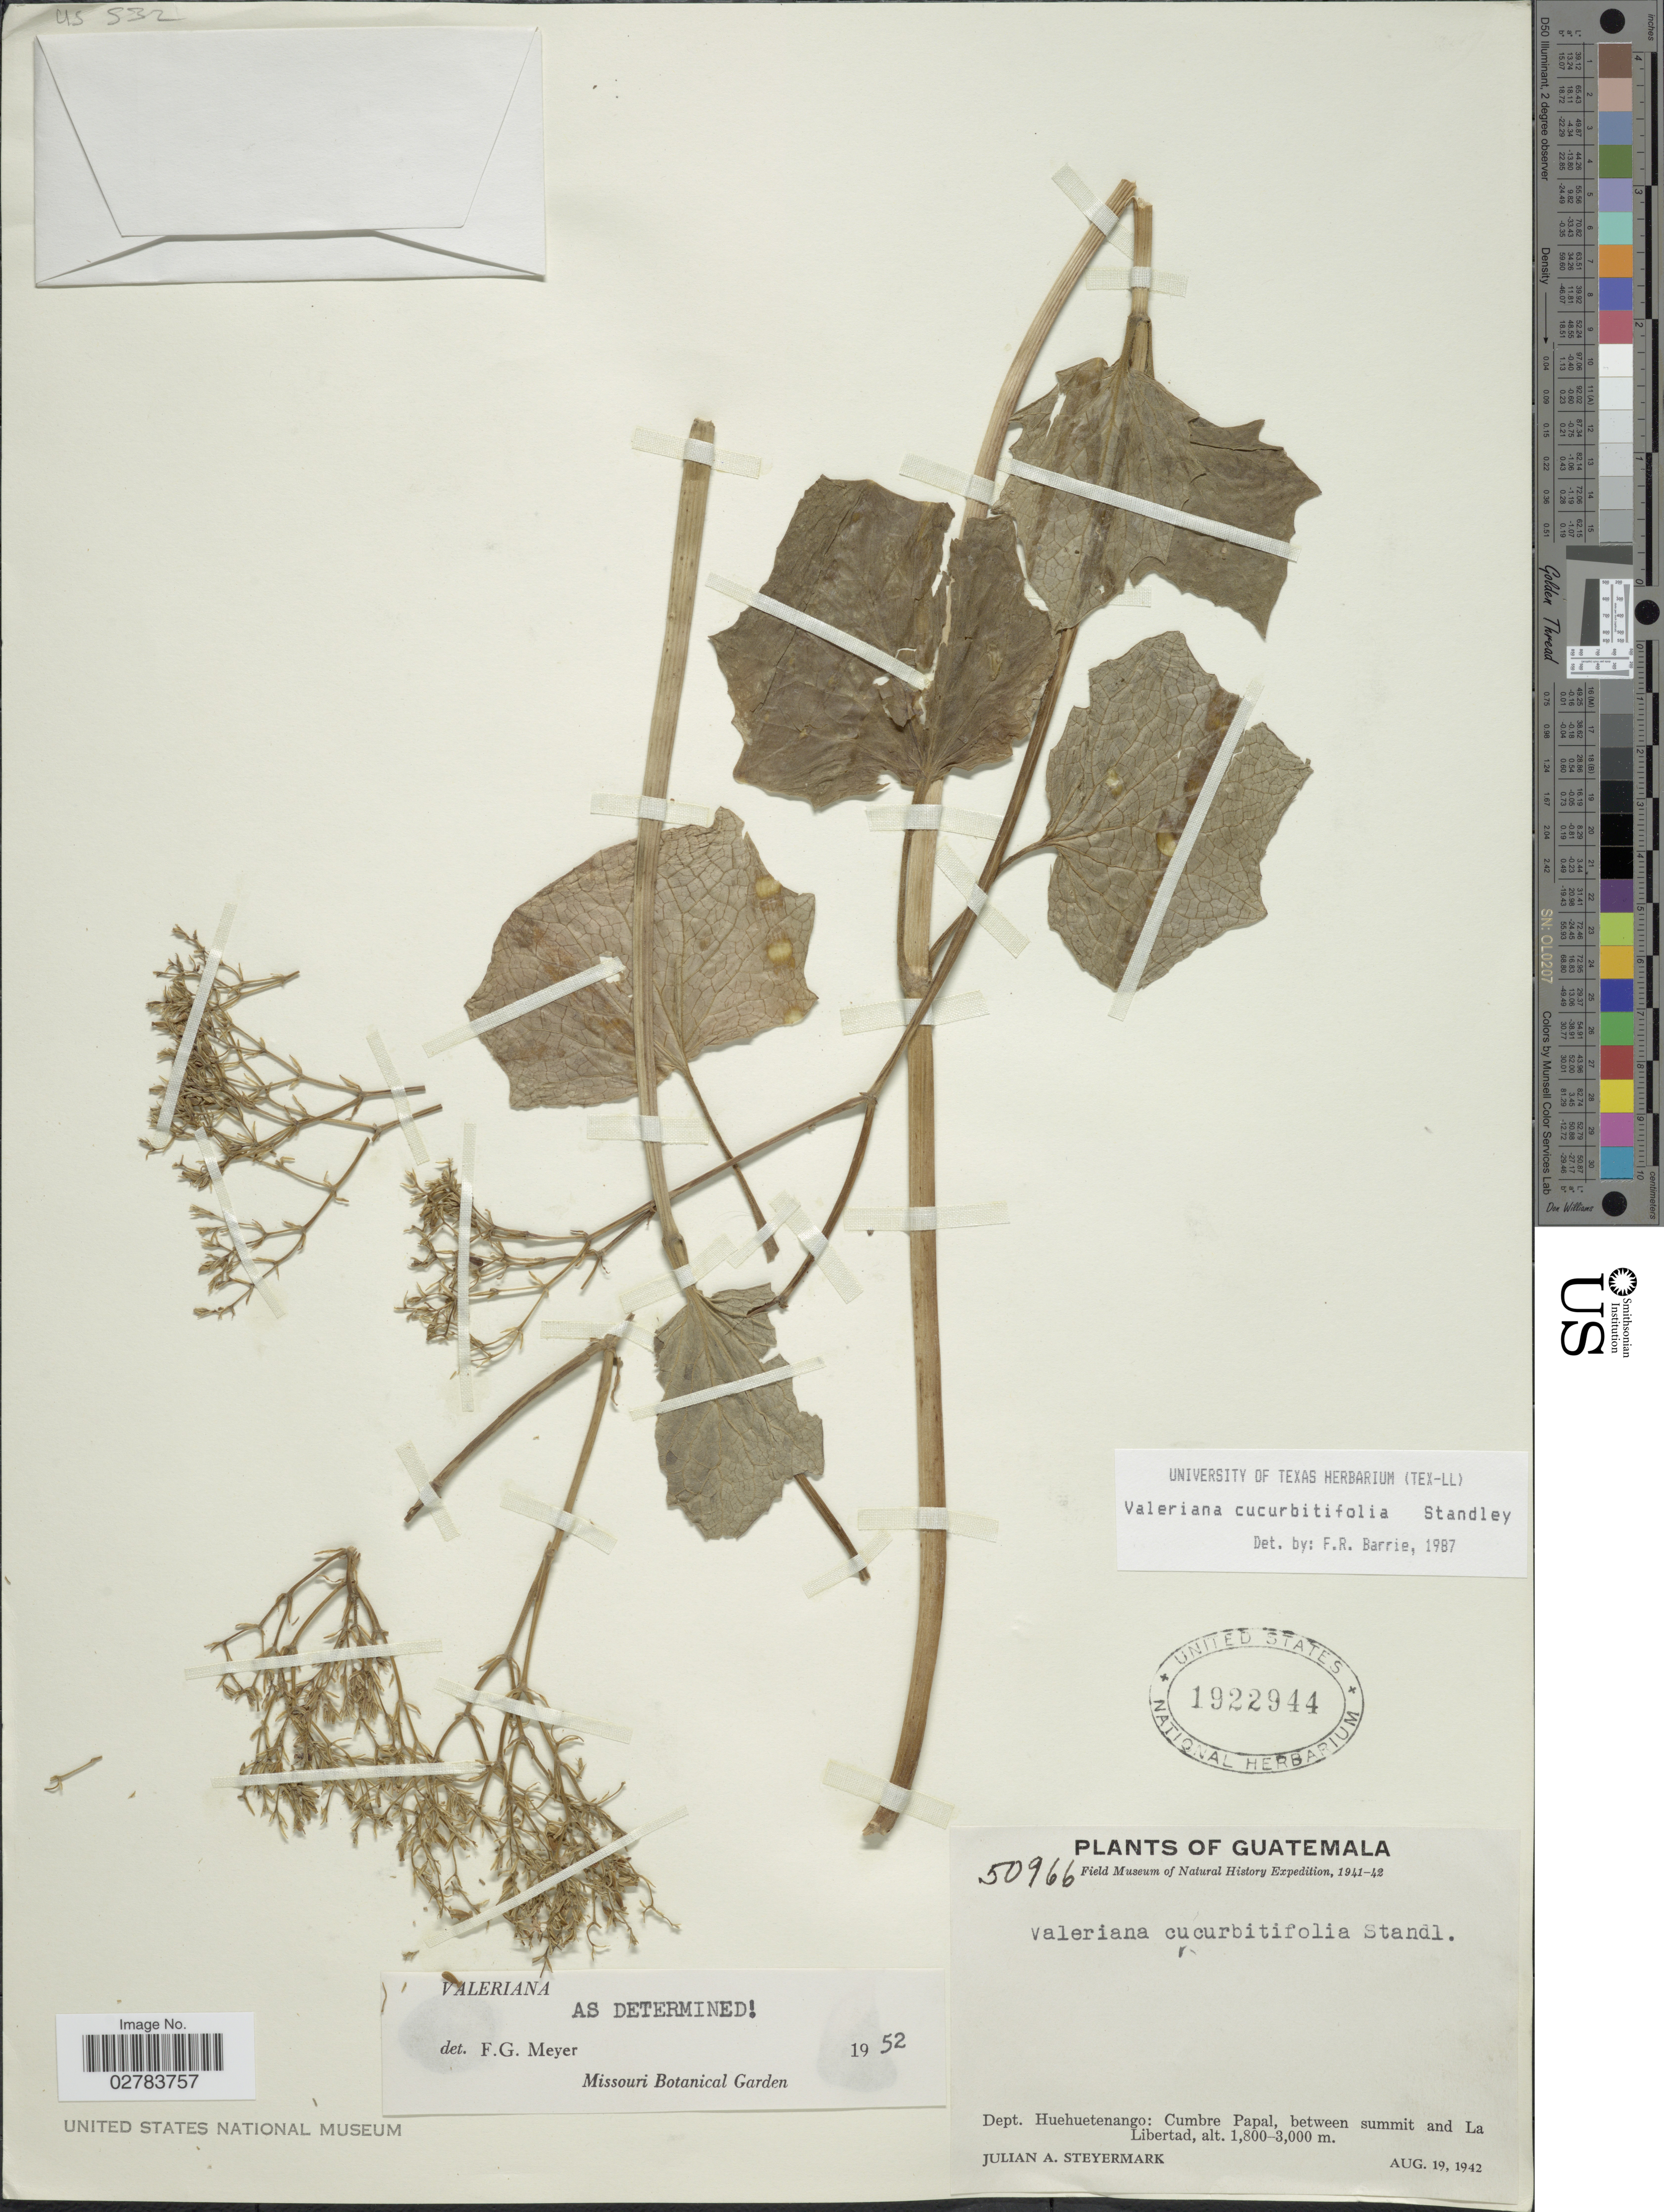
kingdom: Plantae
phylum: Tracheophyta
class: Magnoliopsida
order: Dipsacales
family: Caprifoliaceae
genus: Valeriana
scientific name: Valeriana cucurbitifolia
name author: Standl.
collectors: J. Steyermark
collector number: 50966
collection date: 1942-08-19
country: Guatemala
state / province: Huehuetenango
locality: Dept. Huehuetenango: Cumbre Papal, between summit and La Libertad.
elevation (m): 1800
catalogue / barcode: US 1922944